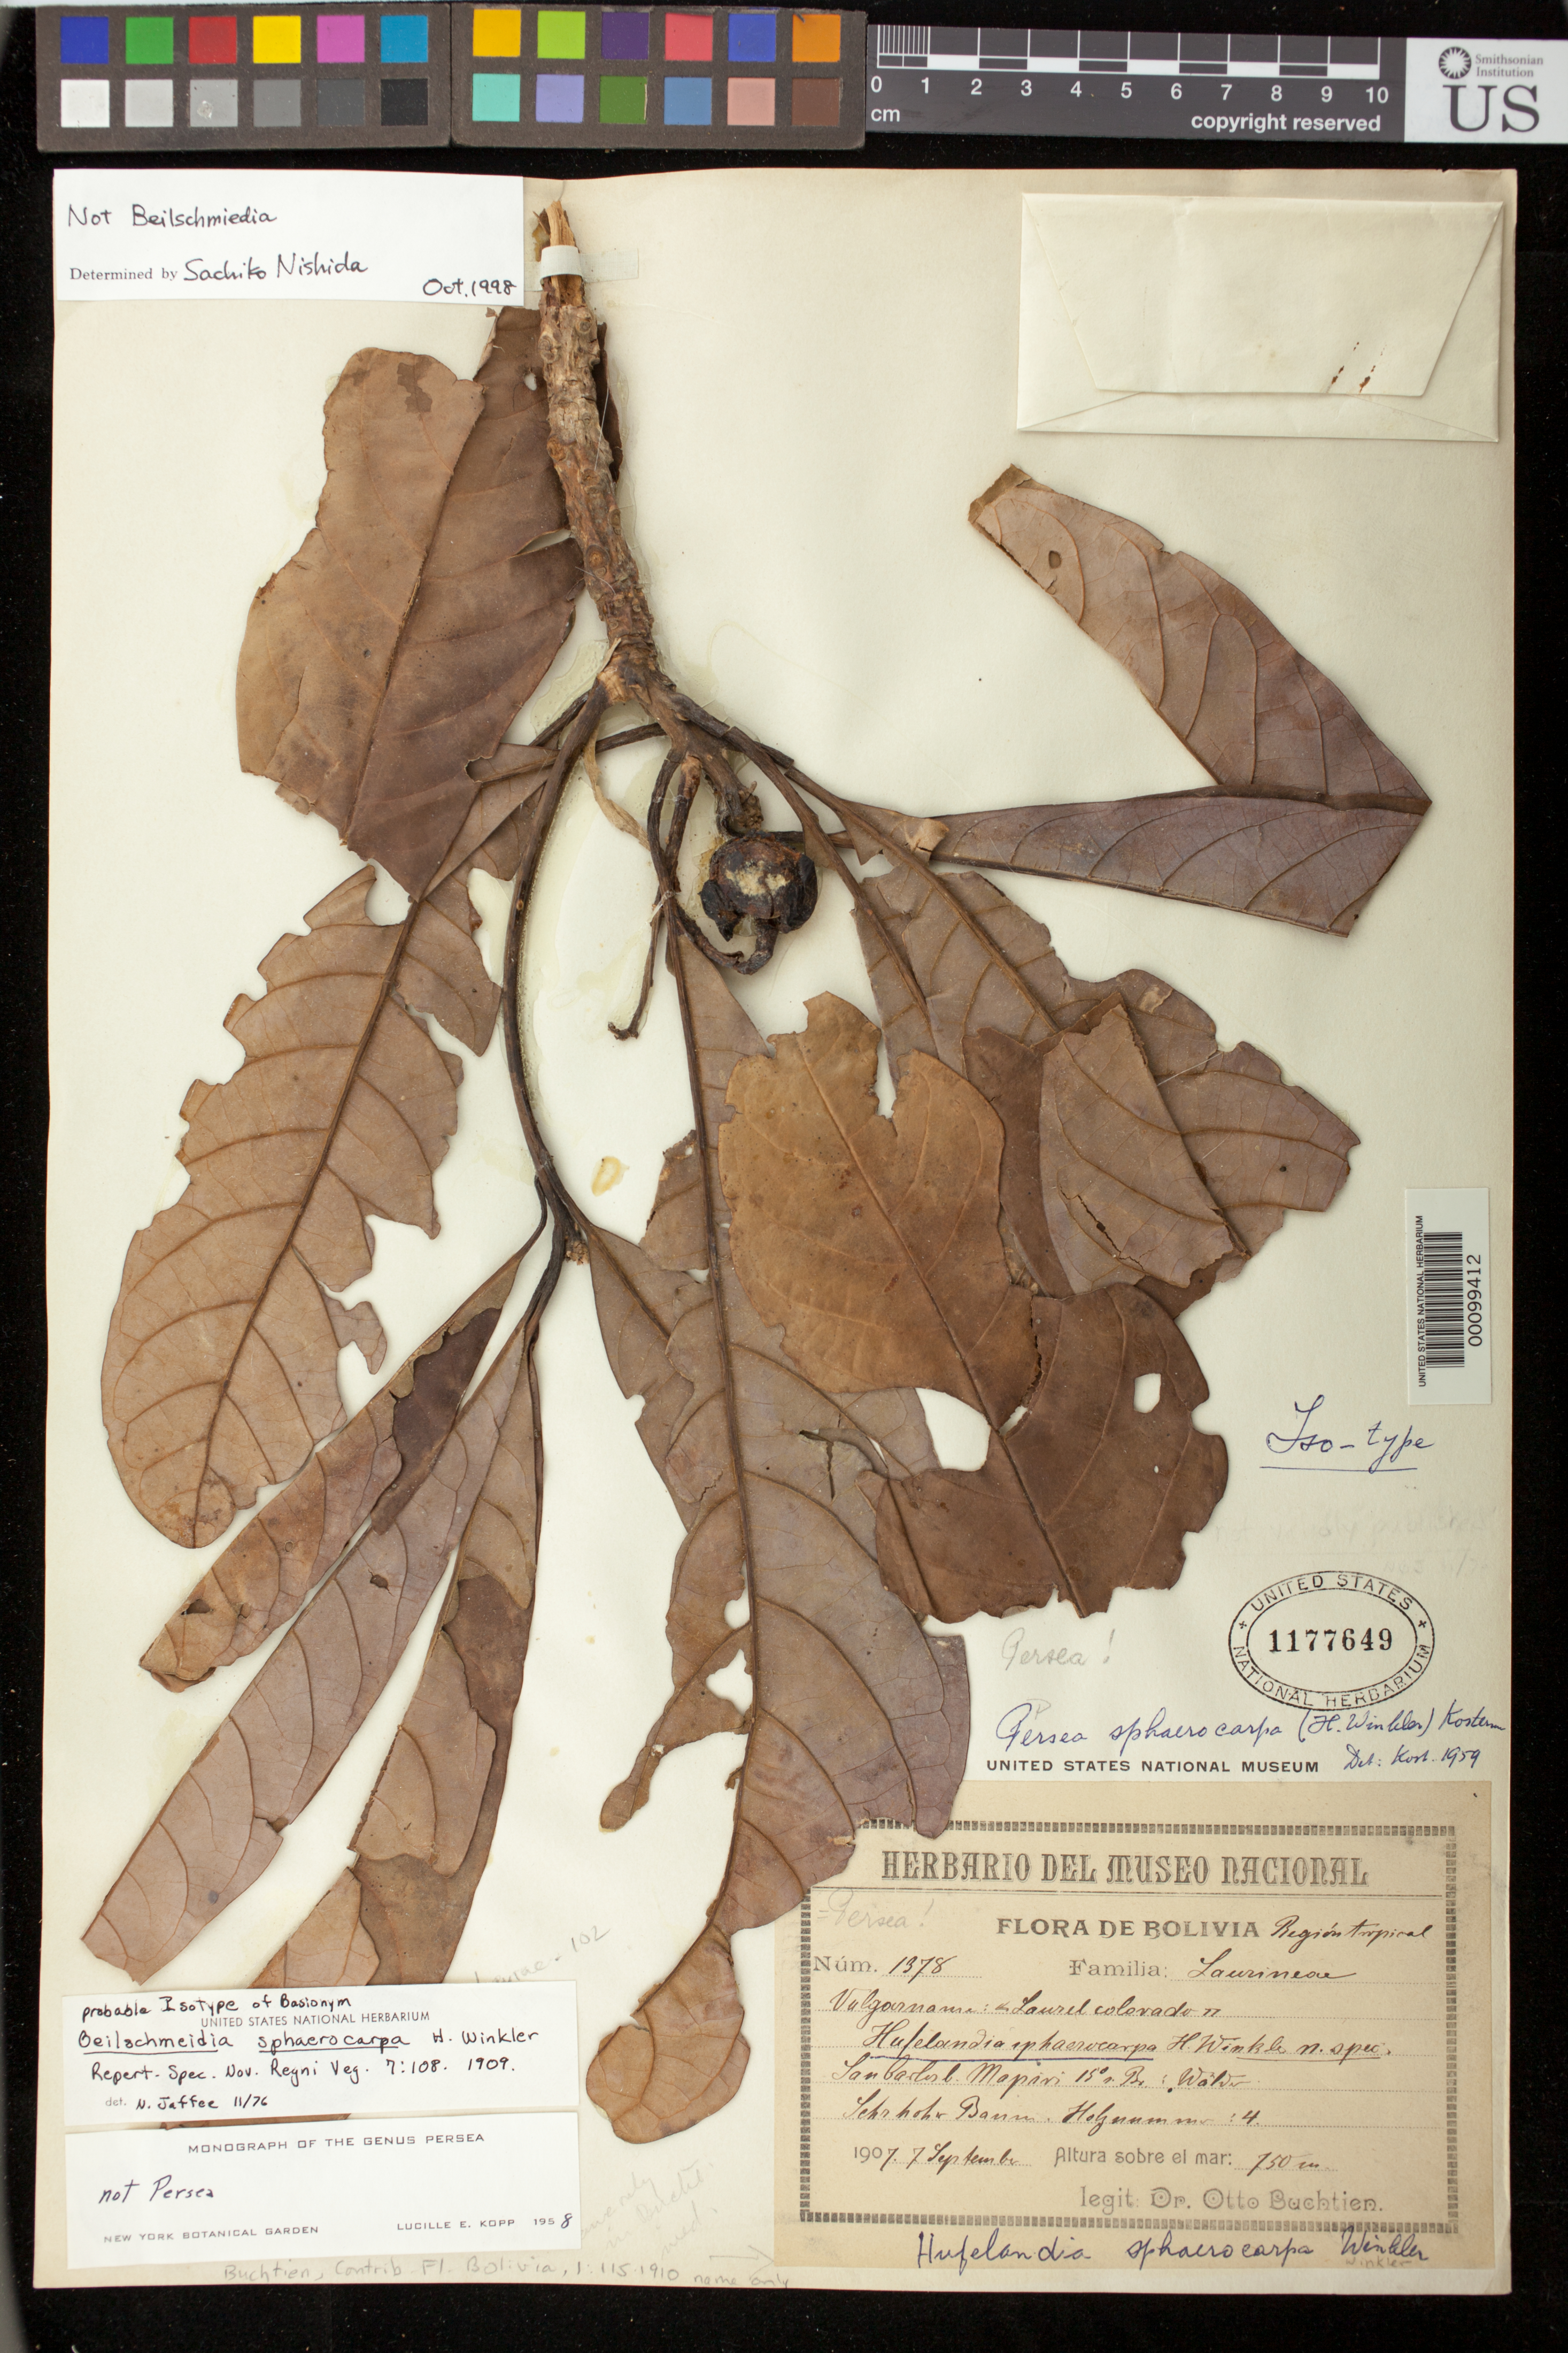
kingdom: Plantae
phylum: Tracheophyta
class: Magnoliopsida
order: Laurales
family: Lauraceae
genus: Beilschmiedia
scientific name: Beilschmiedia sphaerocarpa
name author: H.J.P. Winkl.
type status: Isotype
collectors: O. Buchtien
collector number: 1378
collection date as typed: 07 Sep 1907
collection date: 1907-09-07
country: Bolivia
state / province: La Paz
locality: Mapiri, San Carlos.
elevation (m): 750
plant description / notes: Annotated (and invalidly published) as "Hufelandia sphaerocarpa H. Winkler, n. spec." [ined., name not validly published in this genus]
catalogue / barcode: US 1177649